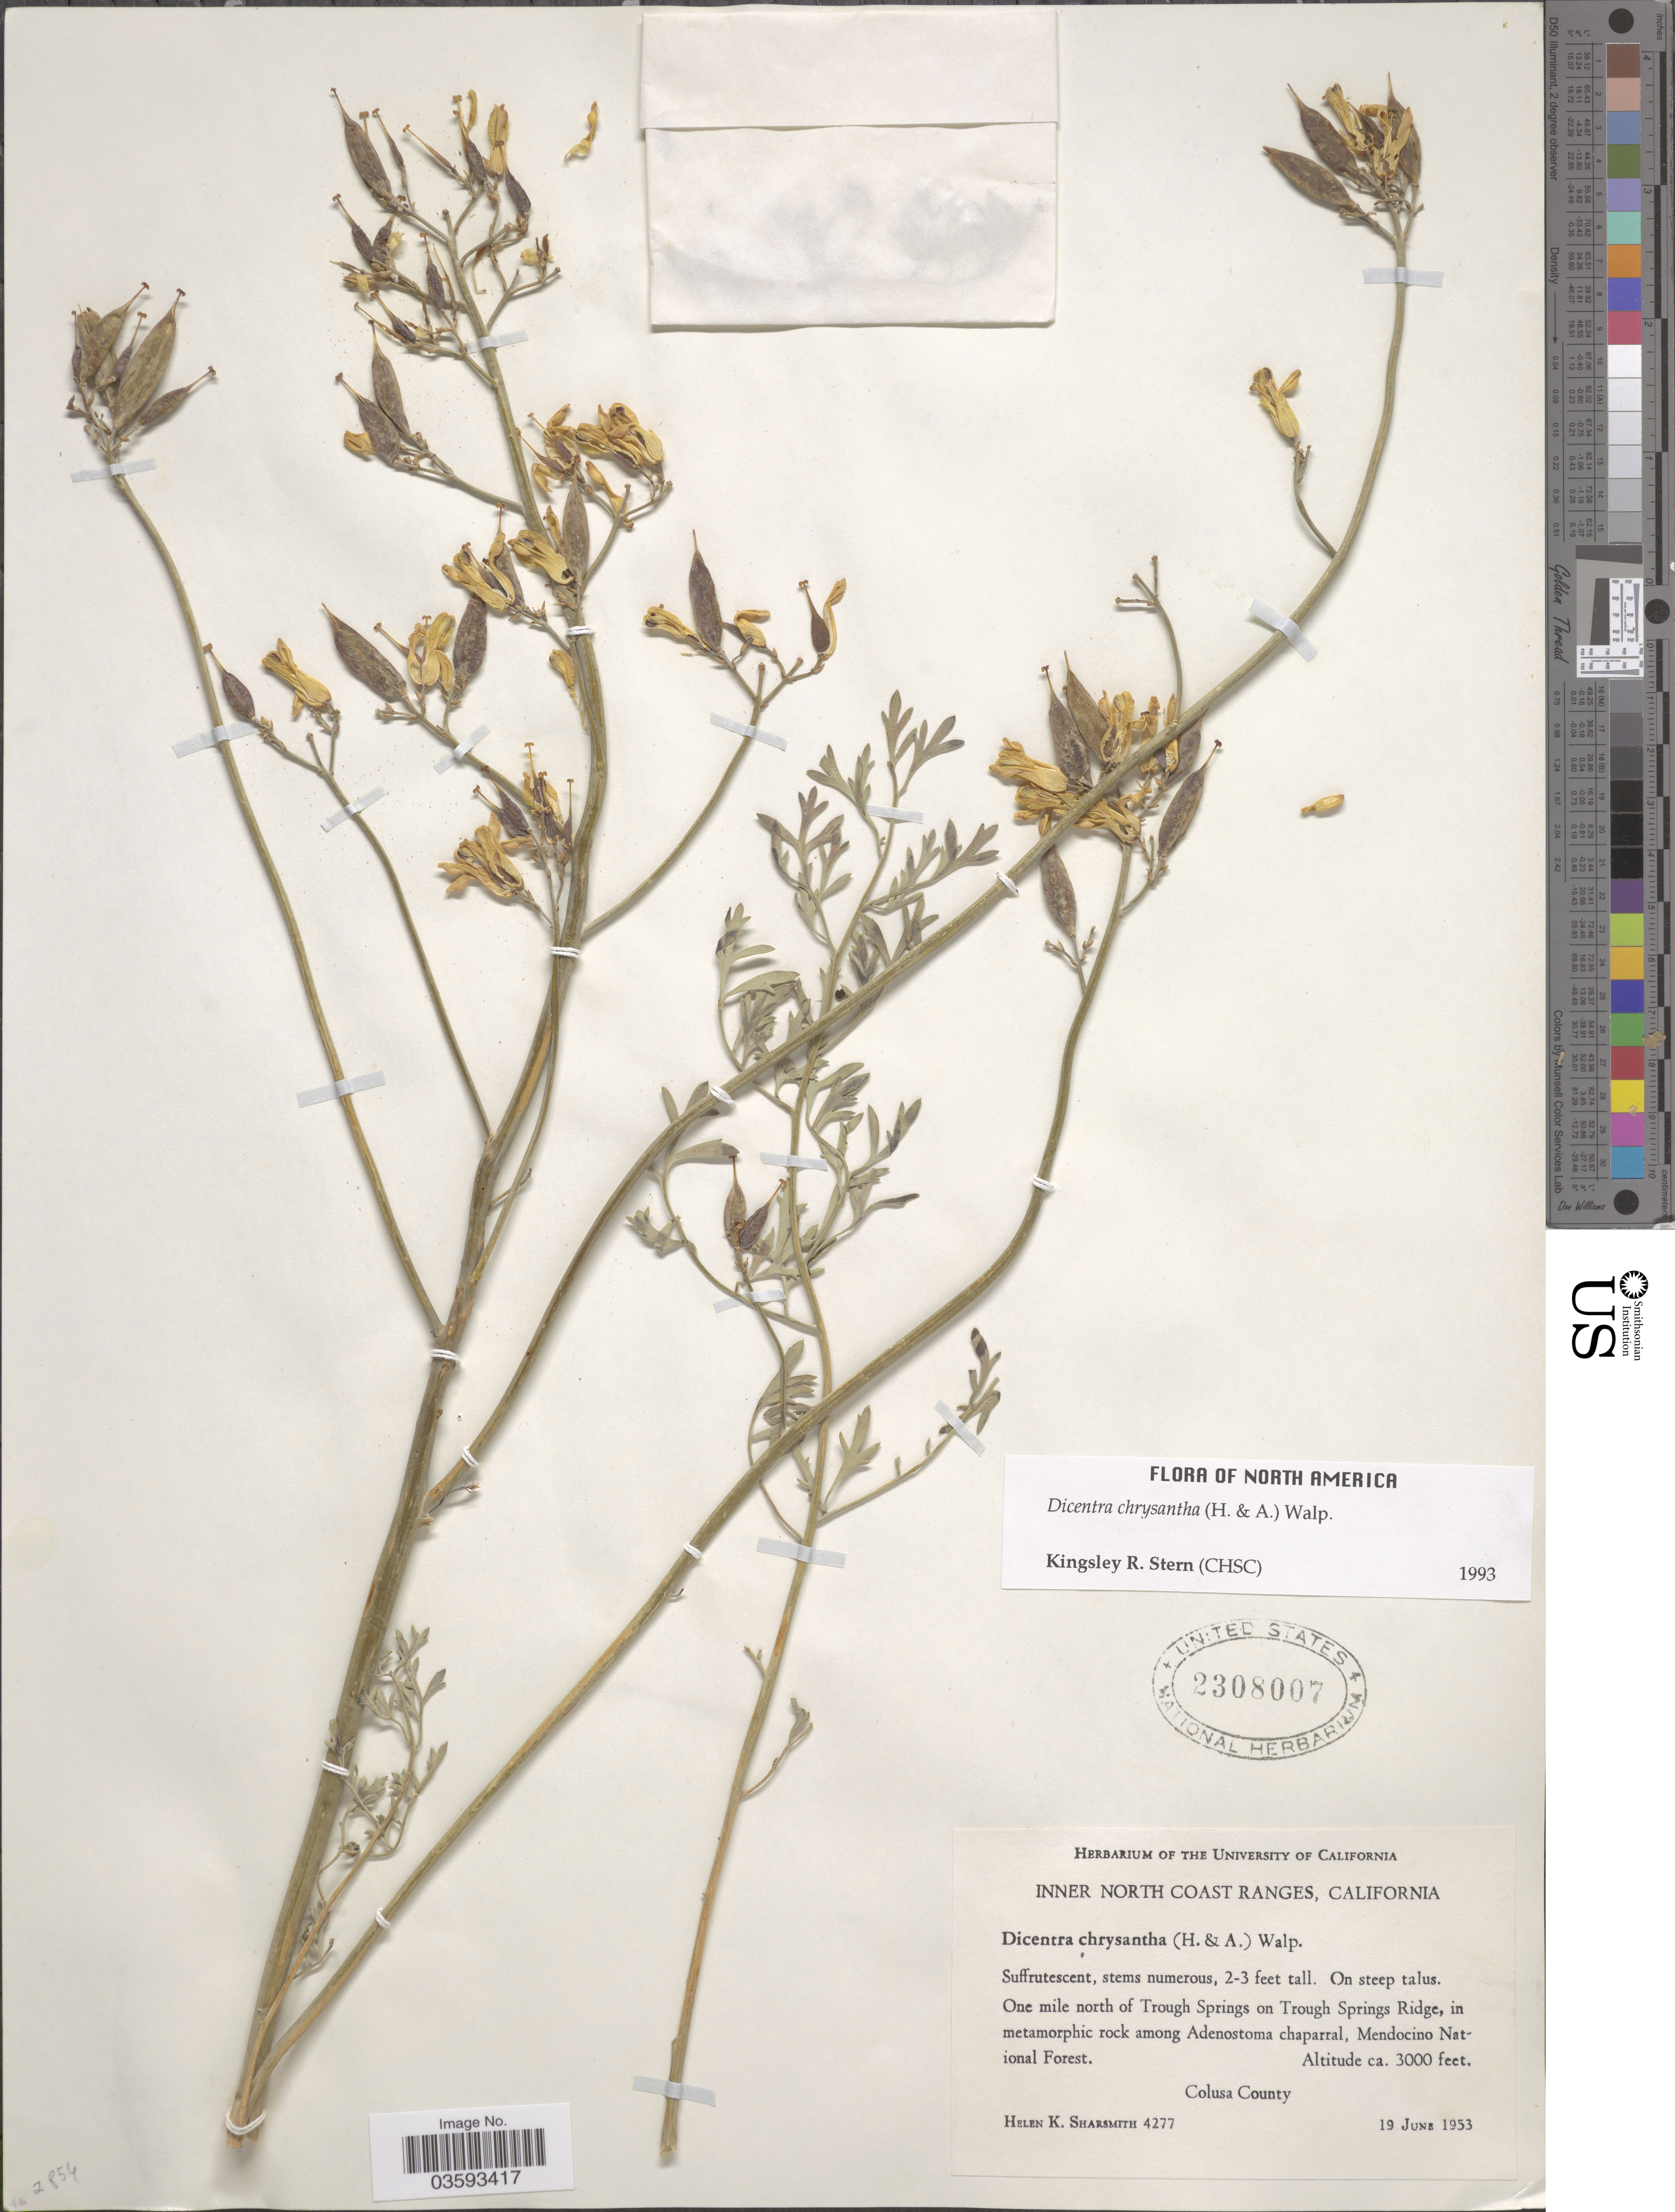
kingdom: Plantae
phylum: Tracheophyta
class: Magnoliopsida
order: Ranunculales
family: Papaveraceae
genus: Ehrendorferia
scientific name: Ehrendorferia chrysantha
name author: (Hook. & Arn.) Rylander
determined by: Strong, M. T., (US), Smithsonian Institution - National Museum of Natural History (UNITED STATES)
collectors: H. Sharsmith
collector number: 4277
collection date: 1953-06-19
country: United States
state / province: California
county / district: Colusa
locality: Inner North Coast Ranges. One mile north of Trough Springs on Trough Springs Ridge, in metamorphic rock among Adenostoma chaparral, Mendocino National Forest. Colusa County.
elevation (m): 914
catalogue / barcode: US 2308007